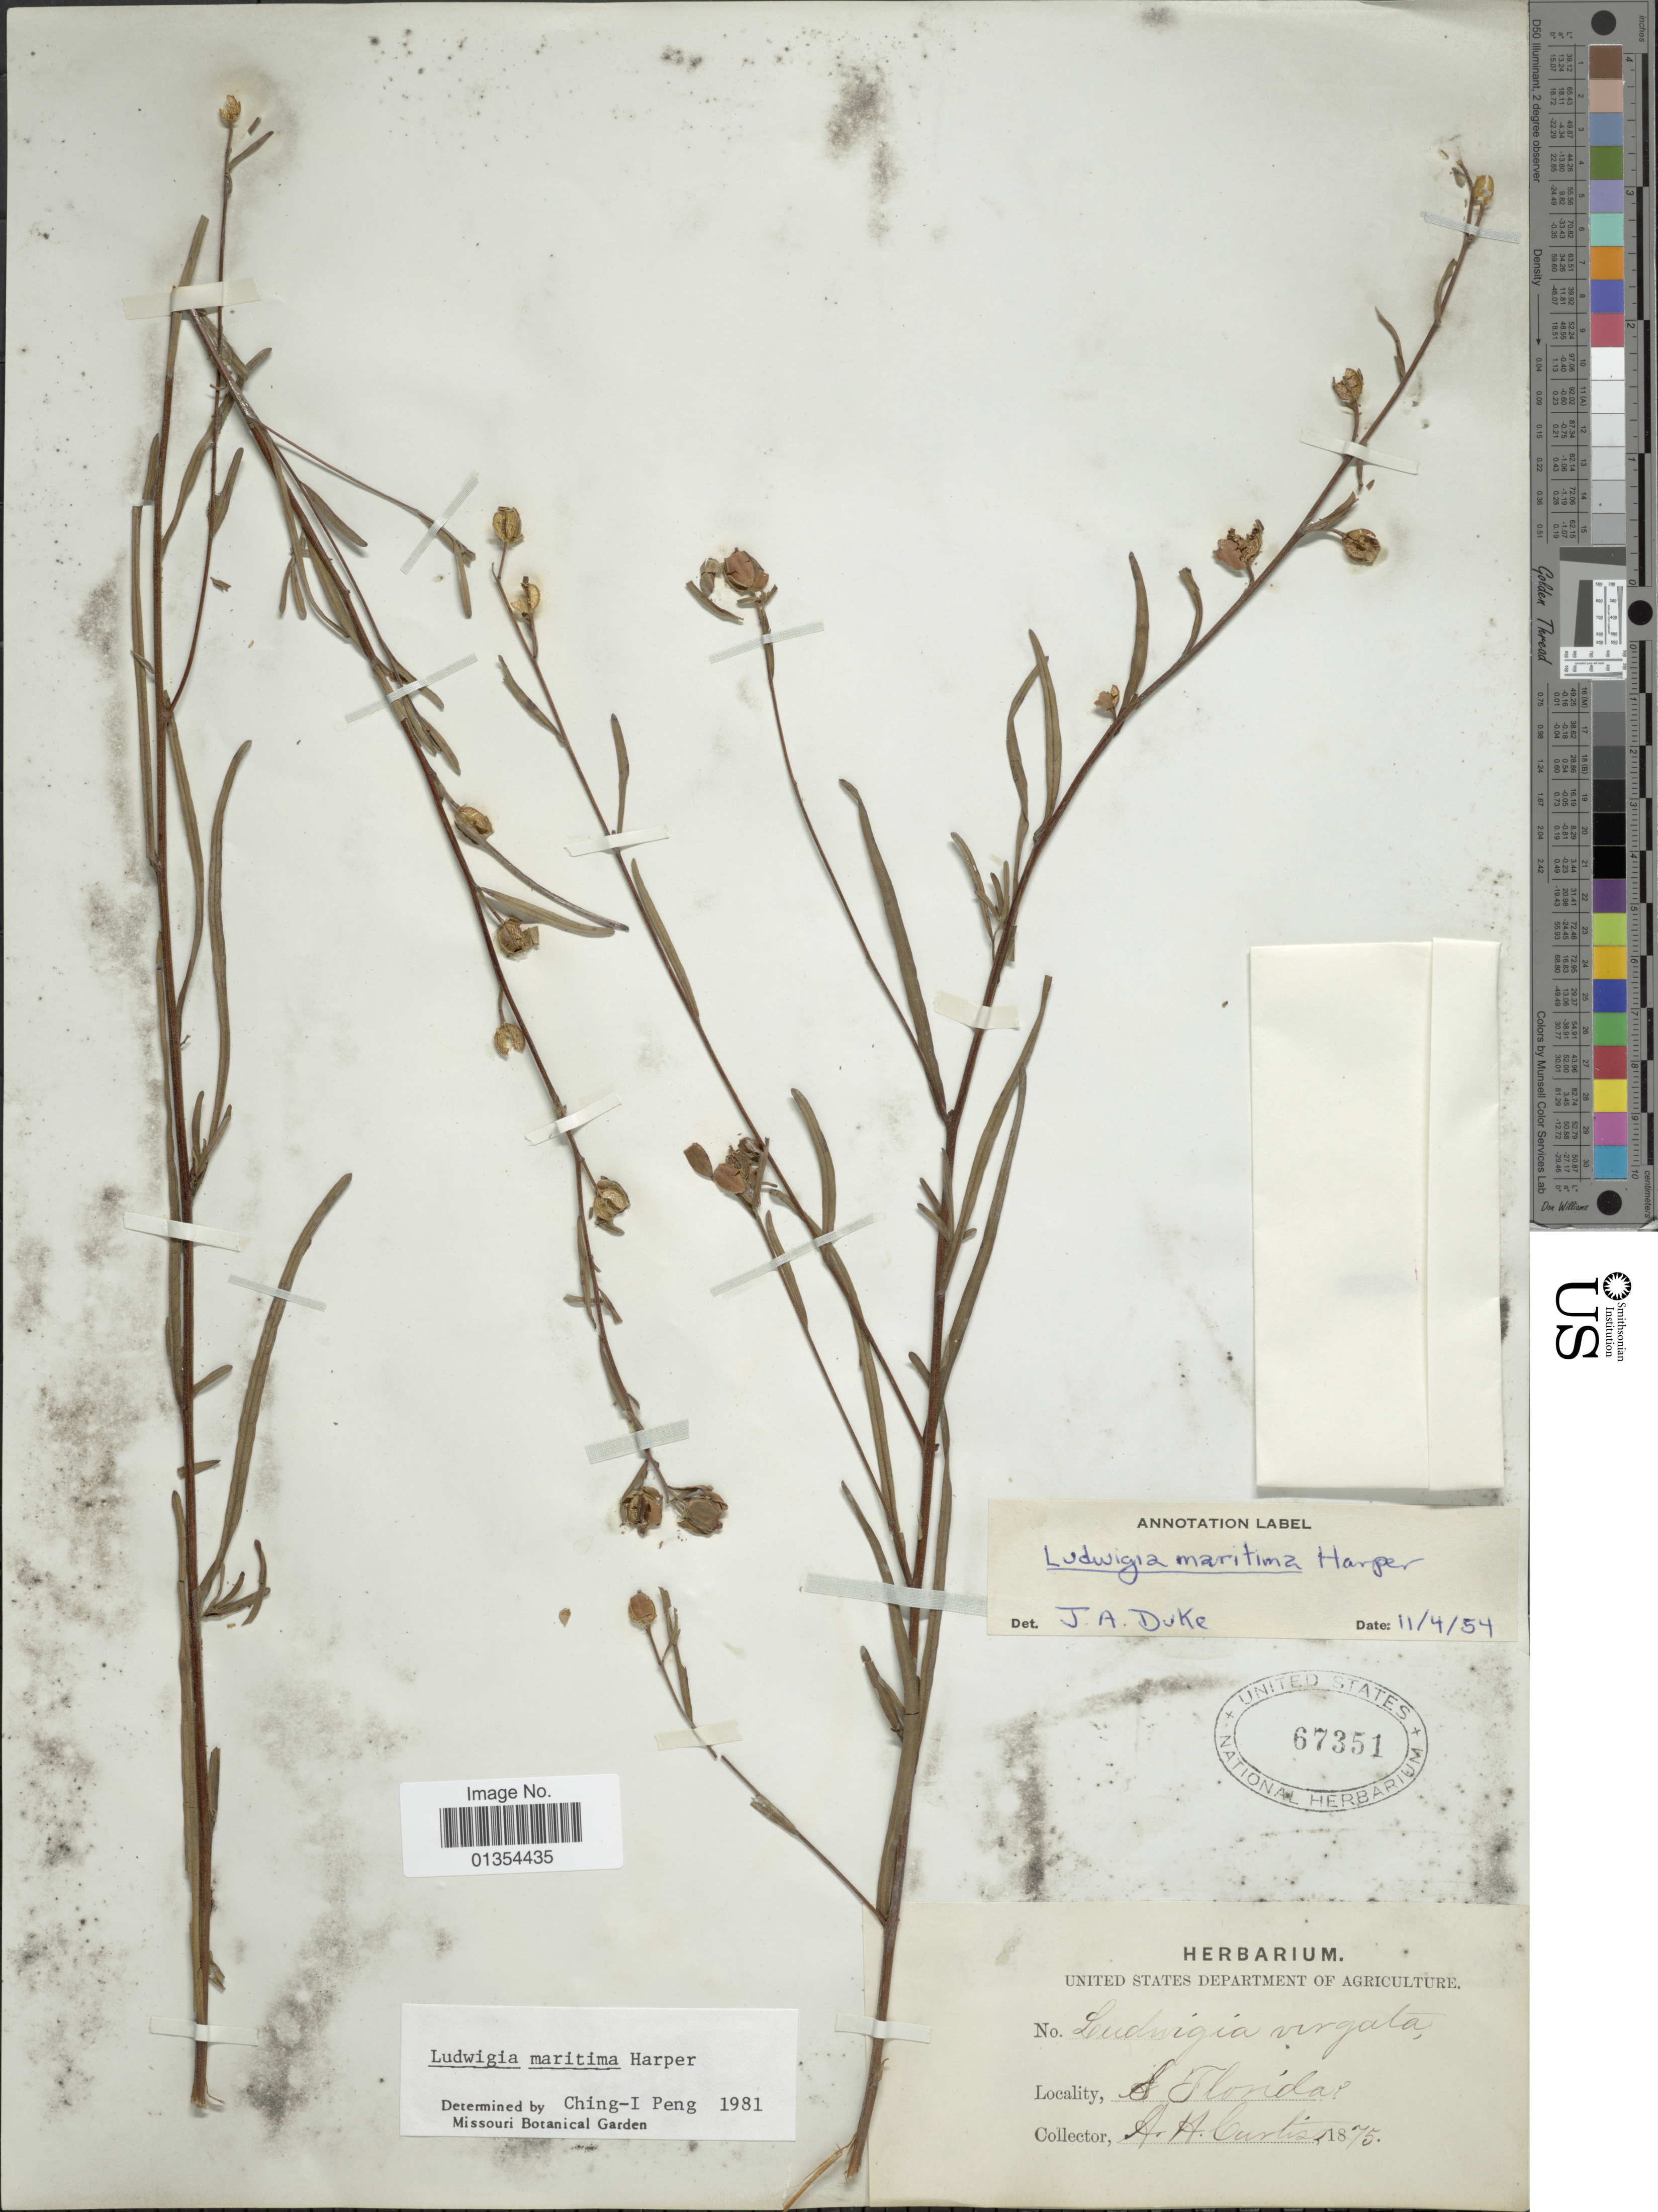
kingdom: Plantae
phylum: Tracheophyta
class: Magnoliopsida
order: Myrtales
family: Onagraceae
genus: Ludwigia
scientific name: Ludwigia maritima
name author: R.M. Harper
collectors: A. H. Curtiss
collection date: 1875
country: United States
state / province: Florida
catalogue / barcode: US 67351